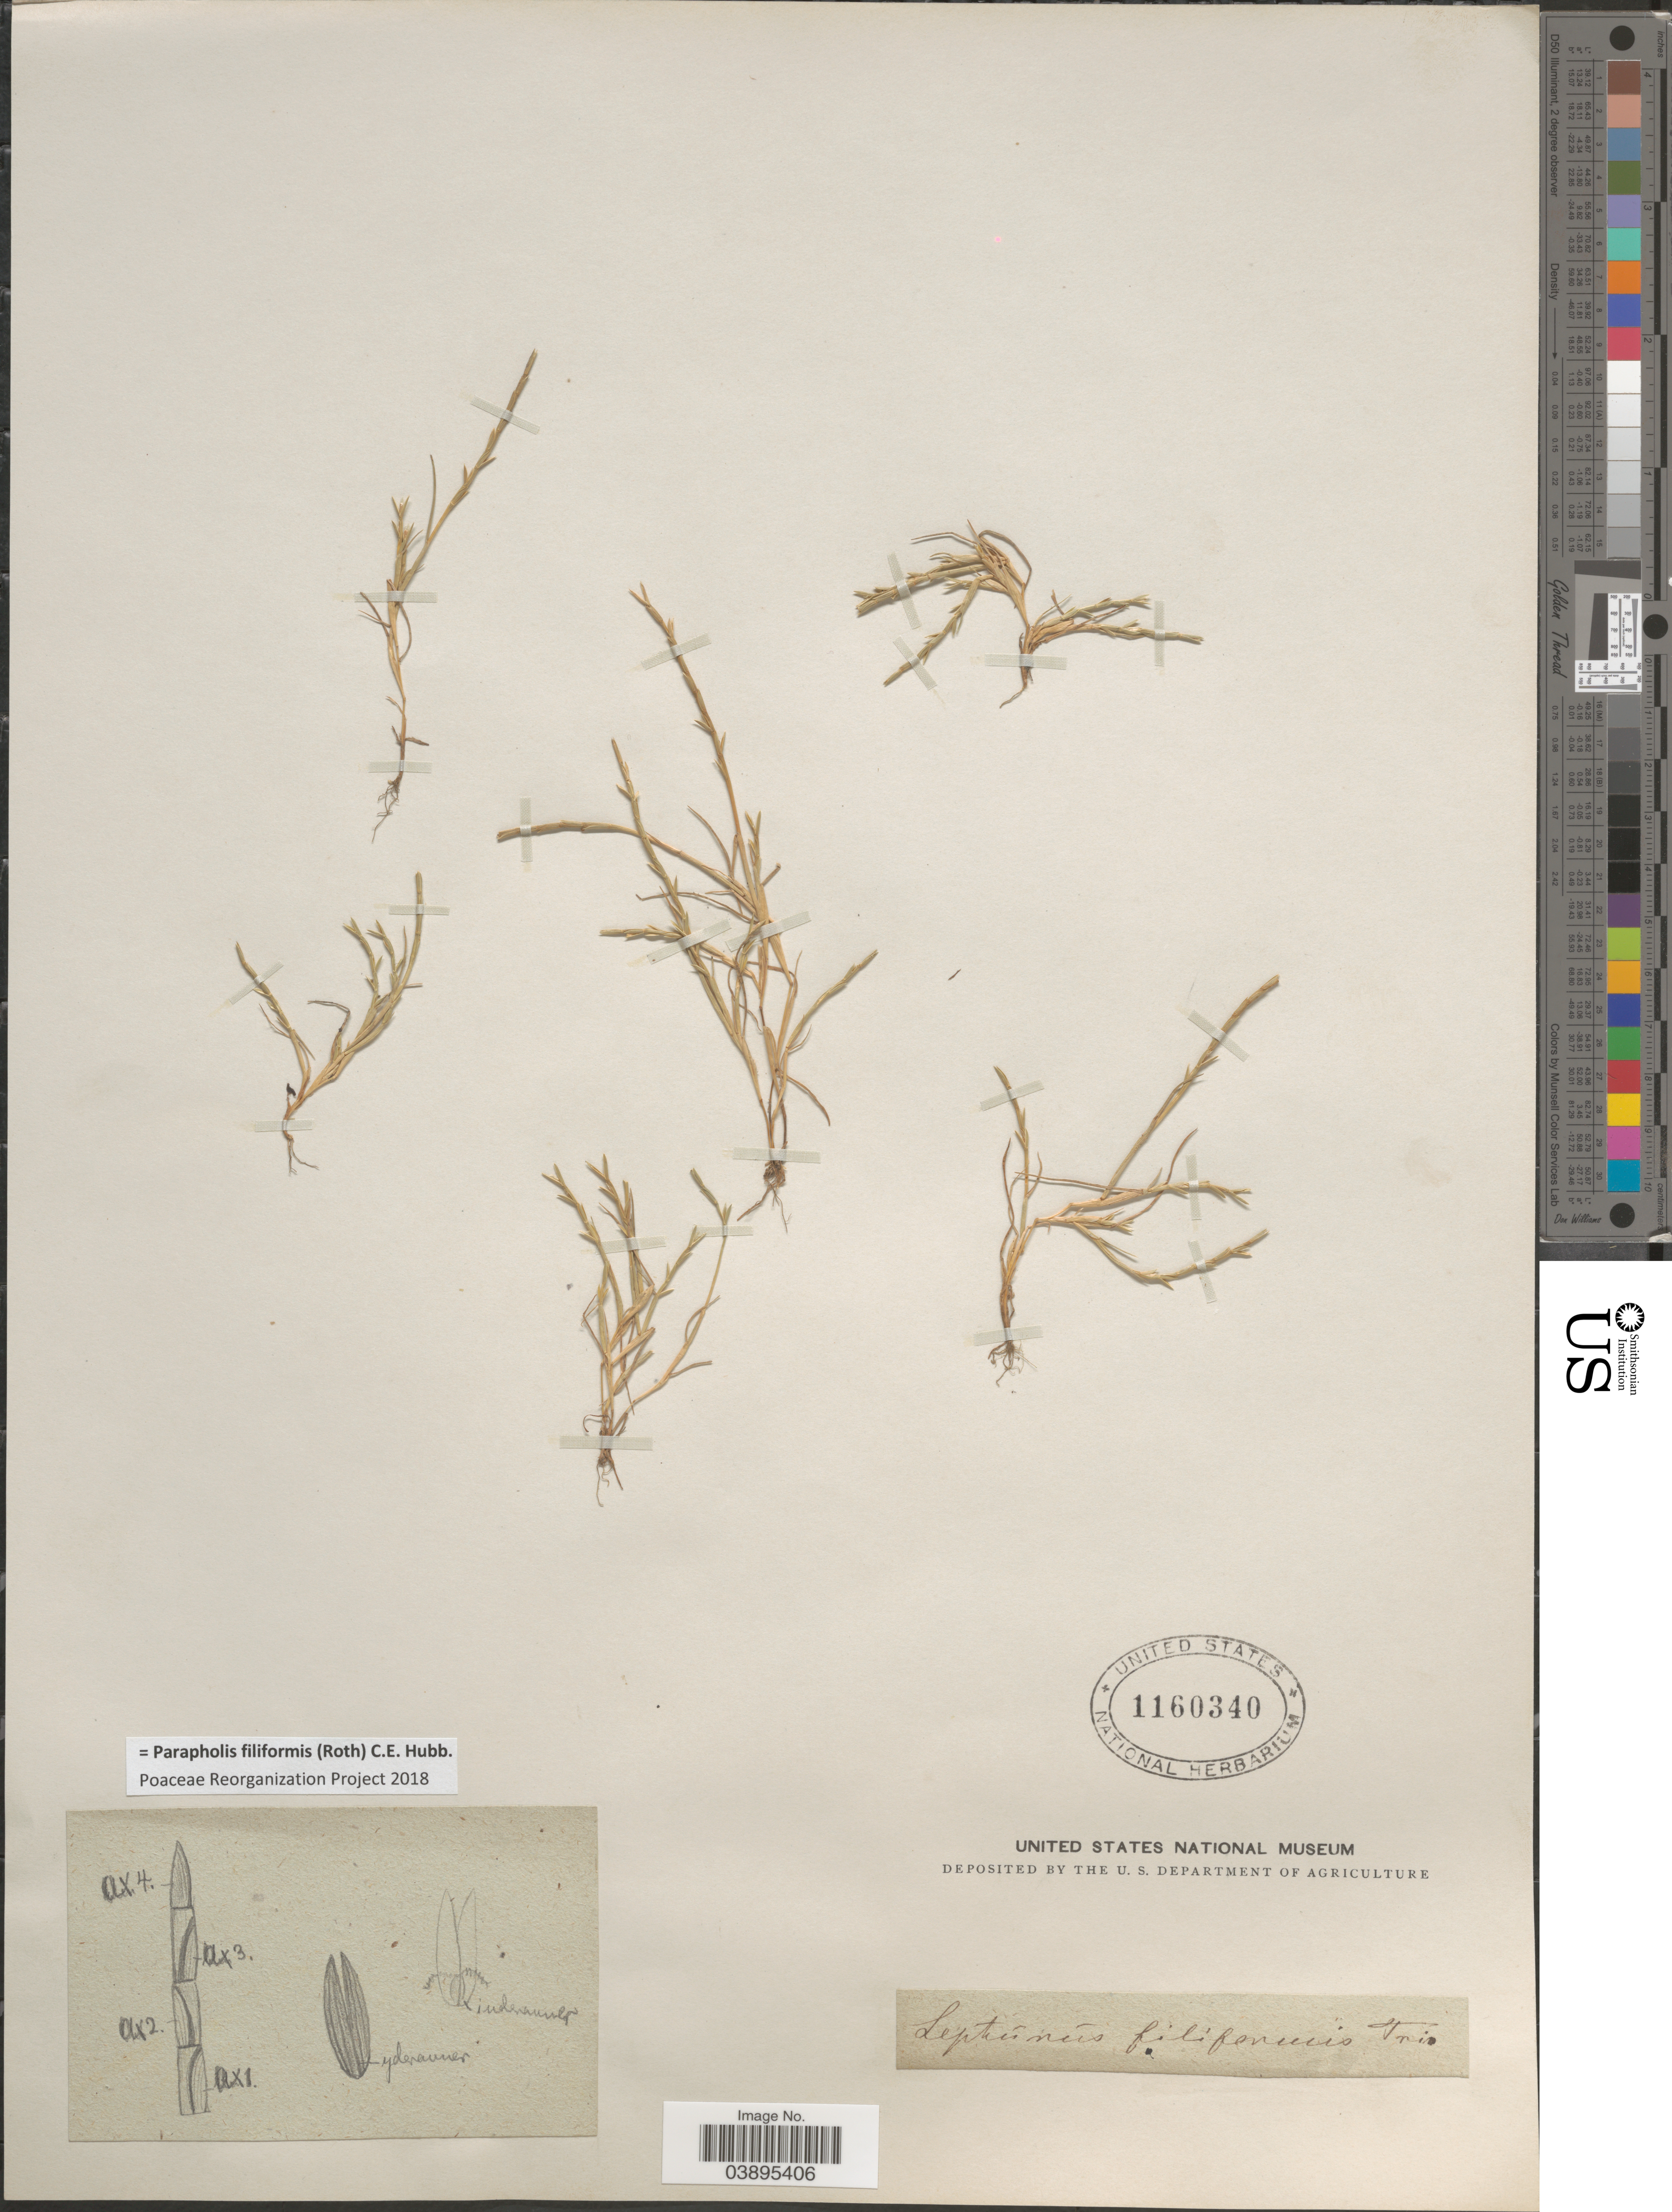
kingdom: Plantae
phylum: Tracheophyta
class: Liliopsida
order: Poales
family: Poaceae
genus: Parapholis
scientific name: Parapholis filiformis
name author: (Roth) C.E. Hubb.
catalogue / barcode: US 1160340